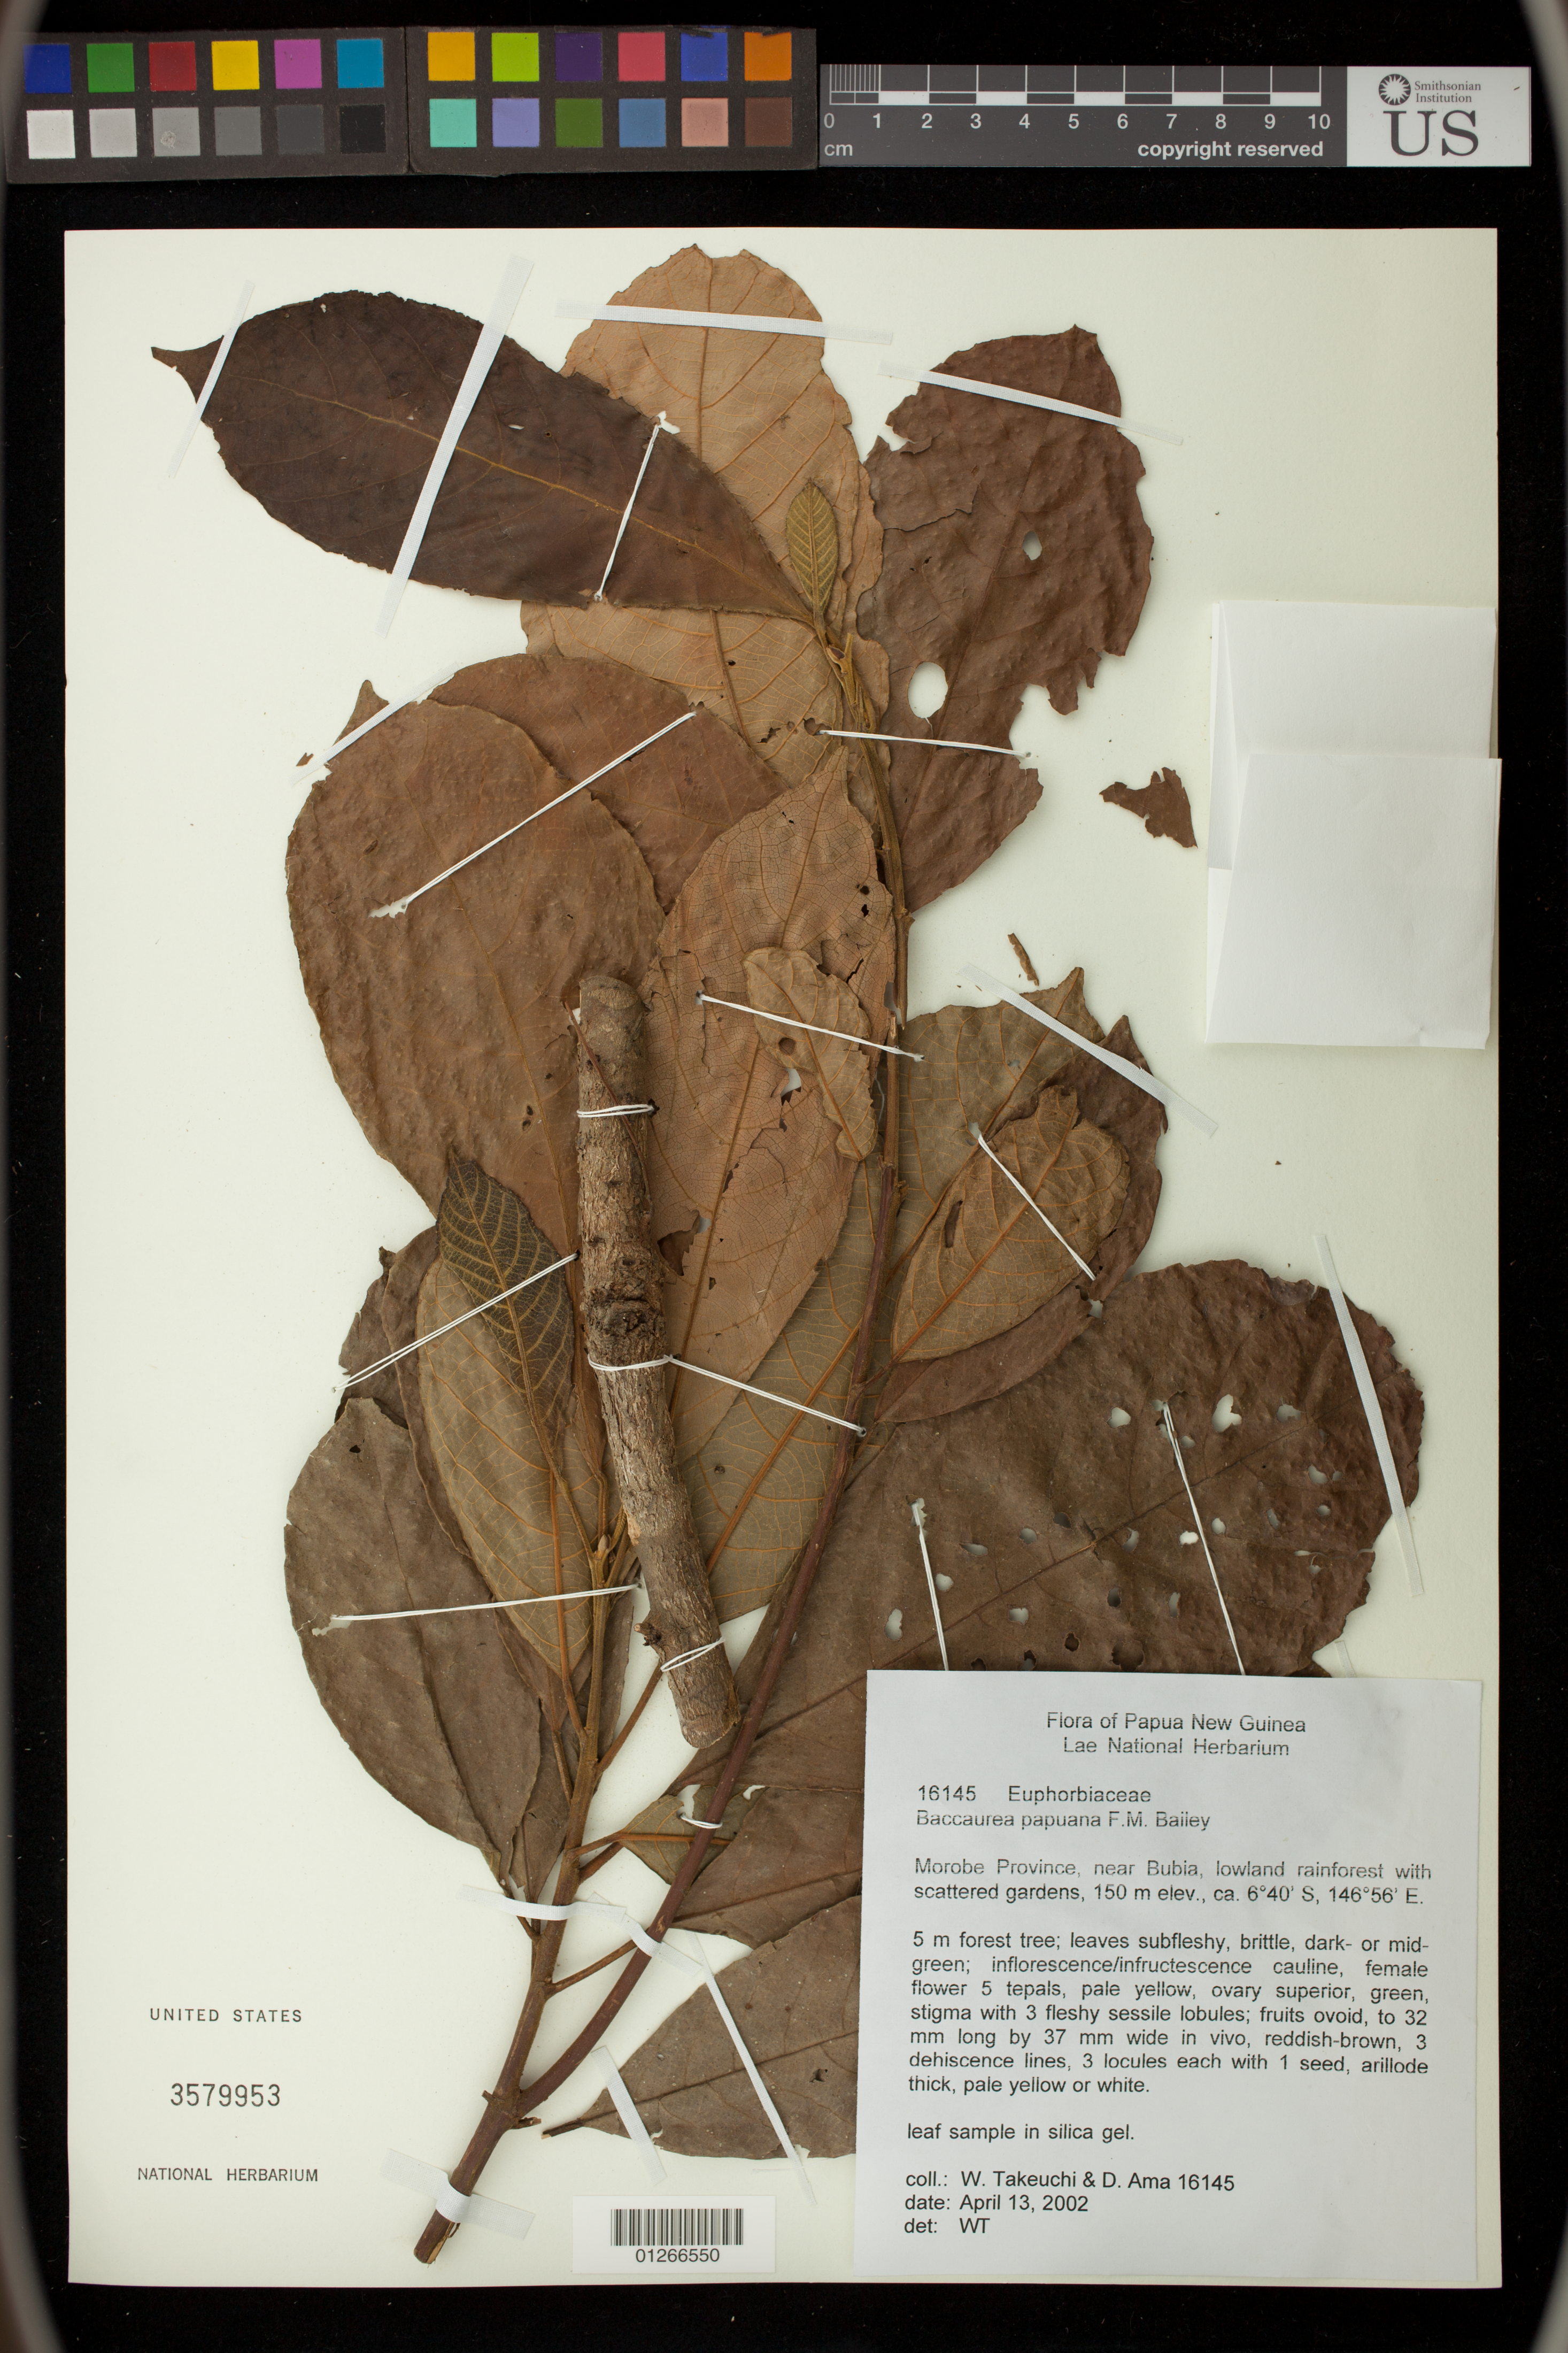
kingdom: Plantae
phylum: Tracheophyta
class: Magnoliopsida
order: Malpighiales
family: Phyllanthaceae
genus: Baccaurea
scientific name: Baccaurea papuana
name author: F.M. Bailey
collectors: W. N. Takeuchi & D. Ama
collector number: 16145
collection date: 2002-04-13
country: Papua New Guinea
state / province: Morobe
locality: Near Bubia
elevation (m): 150